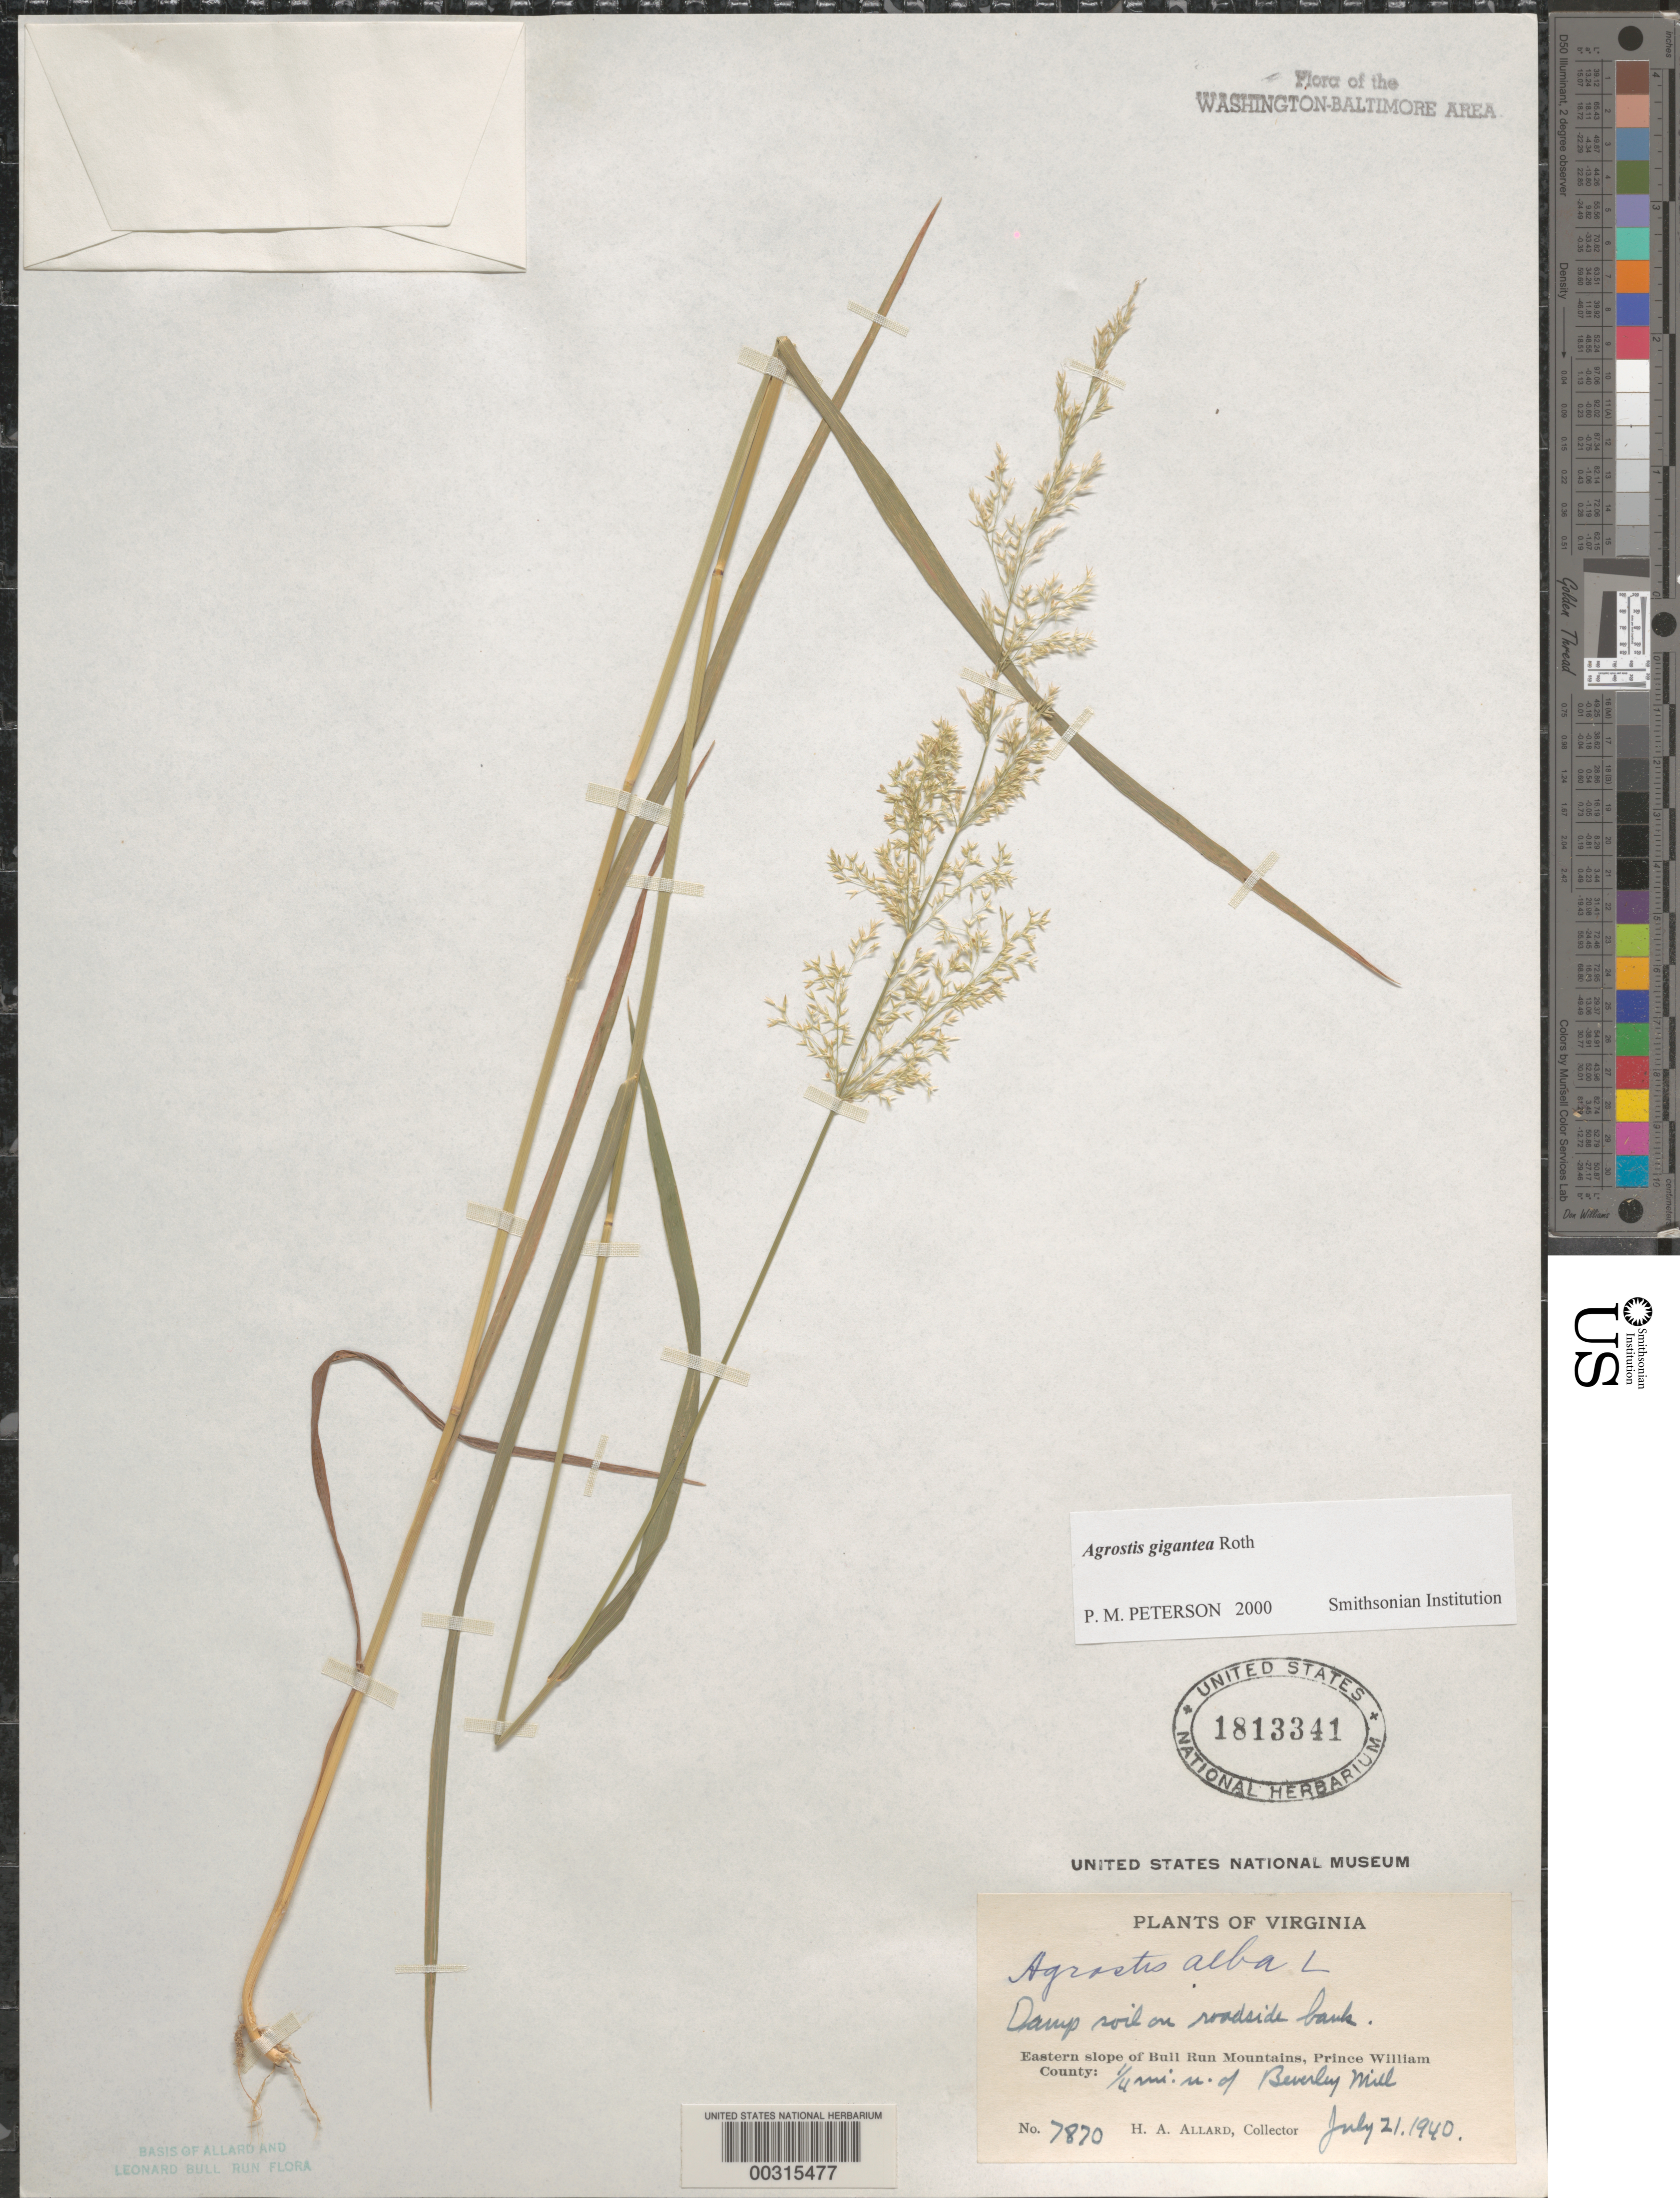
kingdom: Plantae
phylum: Tracheophyta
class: Liliopsida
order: Poales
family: Poaceae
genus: Agrostis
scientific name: Agrostis gigantea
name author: Roth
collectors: H. A. Allard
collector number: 7870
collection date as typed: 21 Jul 1940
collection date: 1940-07-21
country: United States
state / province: Virginia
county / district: Prince William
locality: North of Beverley Mill Bull Run Mts.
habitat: Damp soil on roadside bank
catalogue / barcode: US 1813341